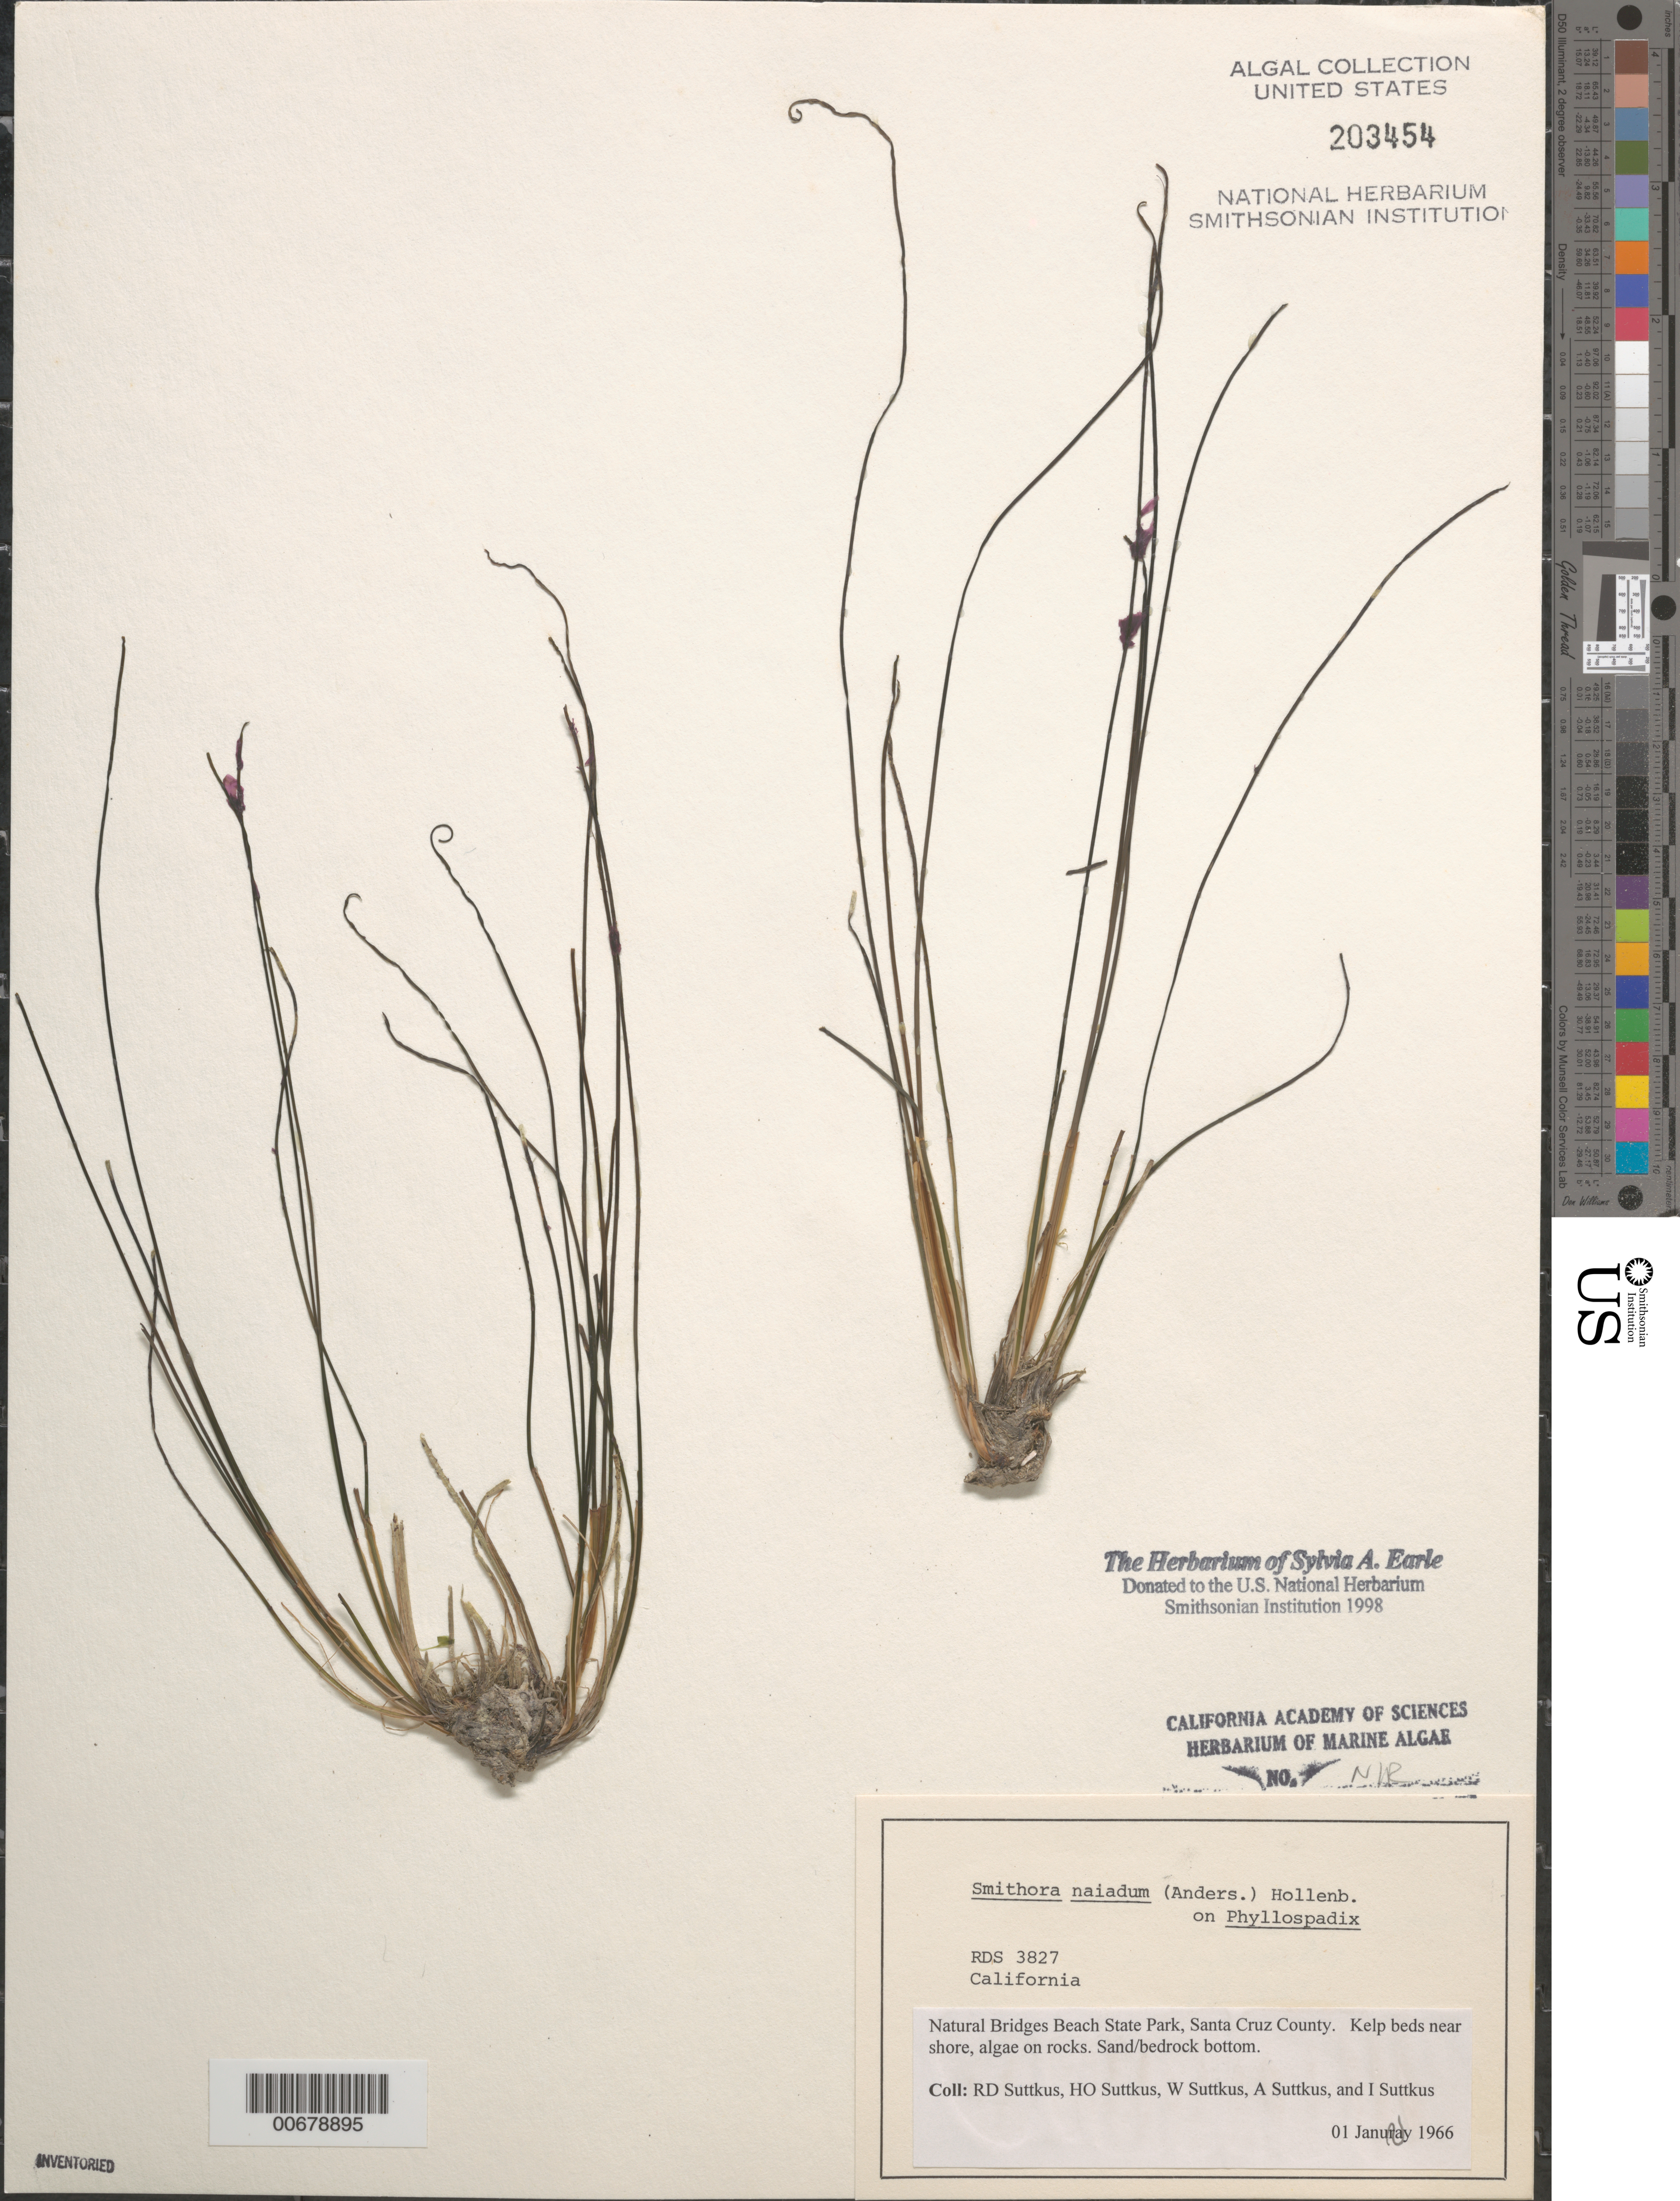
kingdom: Plantae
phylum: Rhodophyta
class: Compsopogonophyceae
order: Erythropeltidales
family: Erythrotrichiaceae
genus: Smithora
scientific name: Smithora naiadum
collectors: R. Suttkus, H. Suttkus, W. Suttkus, A. Suttkus & I. Suttkus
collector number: RDS 3827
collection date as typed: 01 Jan 1966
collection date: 1966-01-01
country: United States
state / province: California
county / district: Santa Cruz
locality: Natural Bridges Beach State Park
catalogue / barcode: US 203454